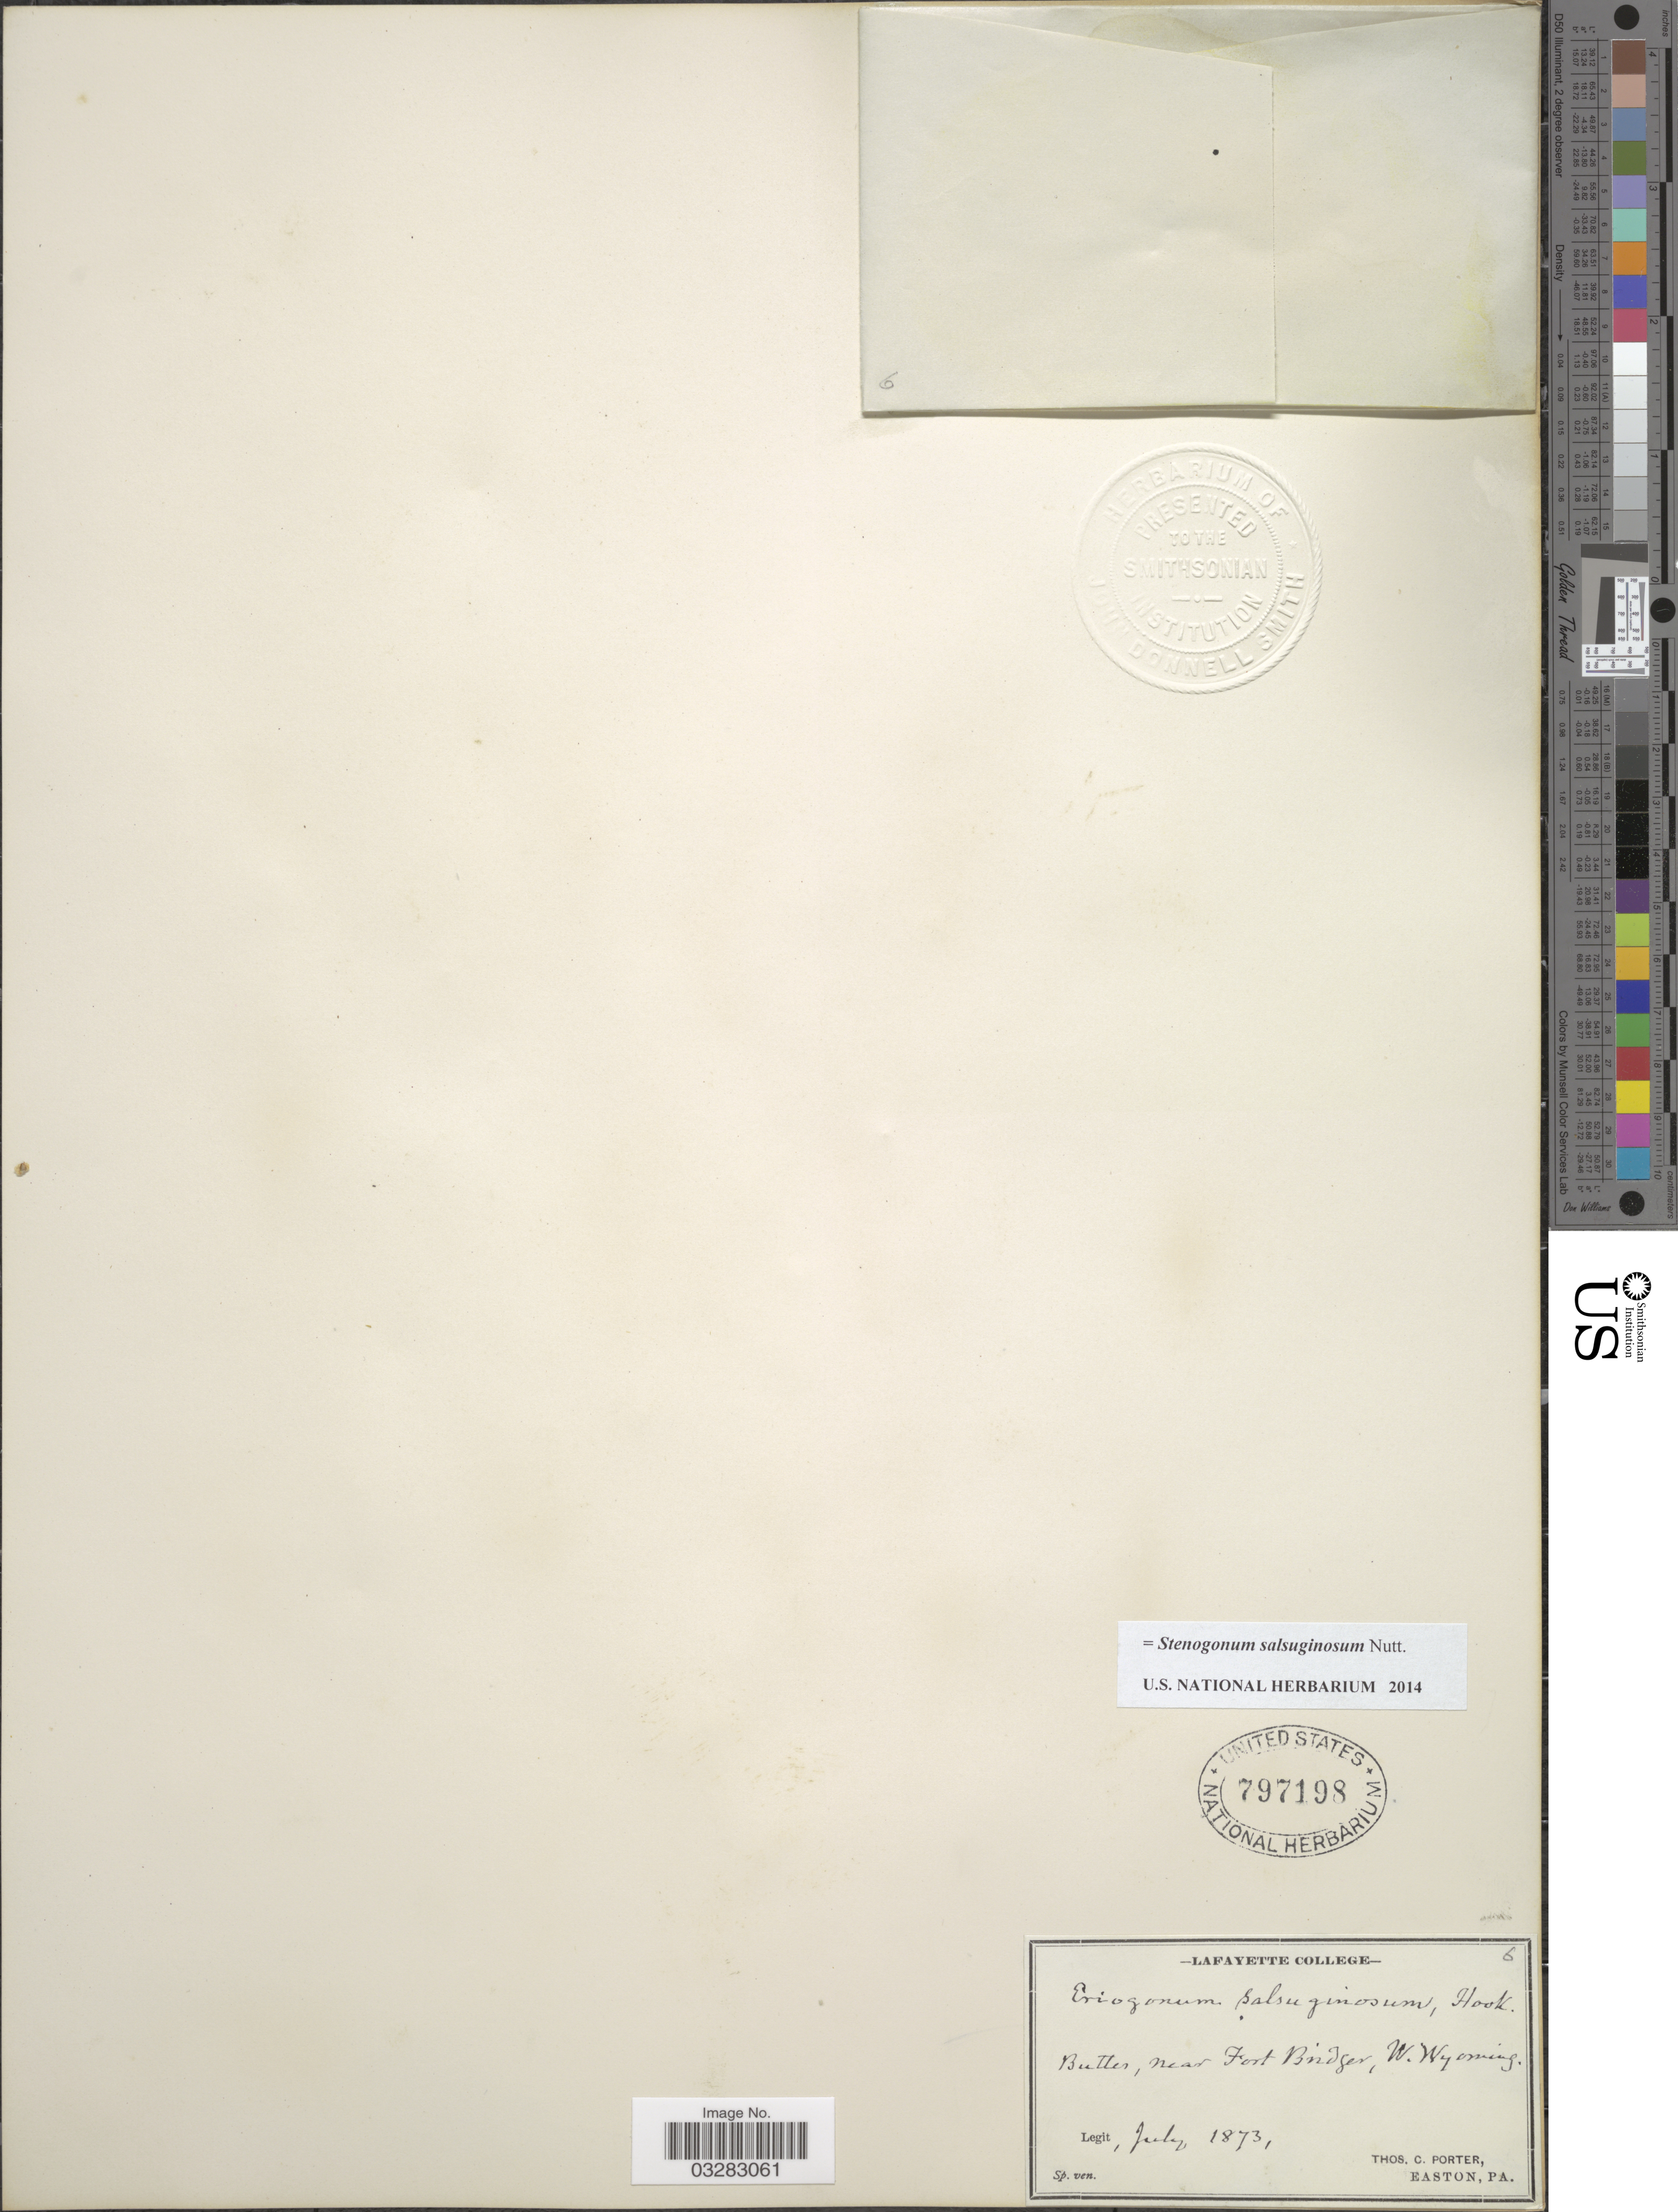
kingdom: Plantae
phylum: Tracheophyta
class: Magnoliopsida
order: Caryophyllales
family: Polygonaceae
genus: Stenogonum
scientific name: Stenogonum salsuginosum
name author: Nutt.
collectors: T. Porter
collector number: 6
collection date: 1873-07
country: United States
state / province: Wyoming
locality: Butter, near Fort Bridger, W. Wyoming.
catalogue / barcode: US 797198